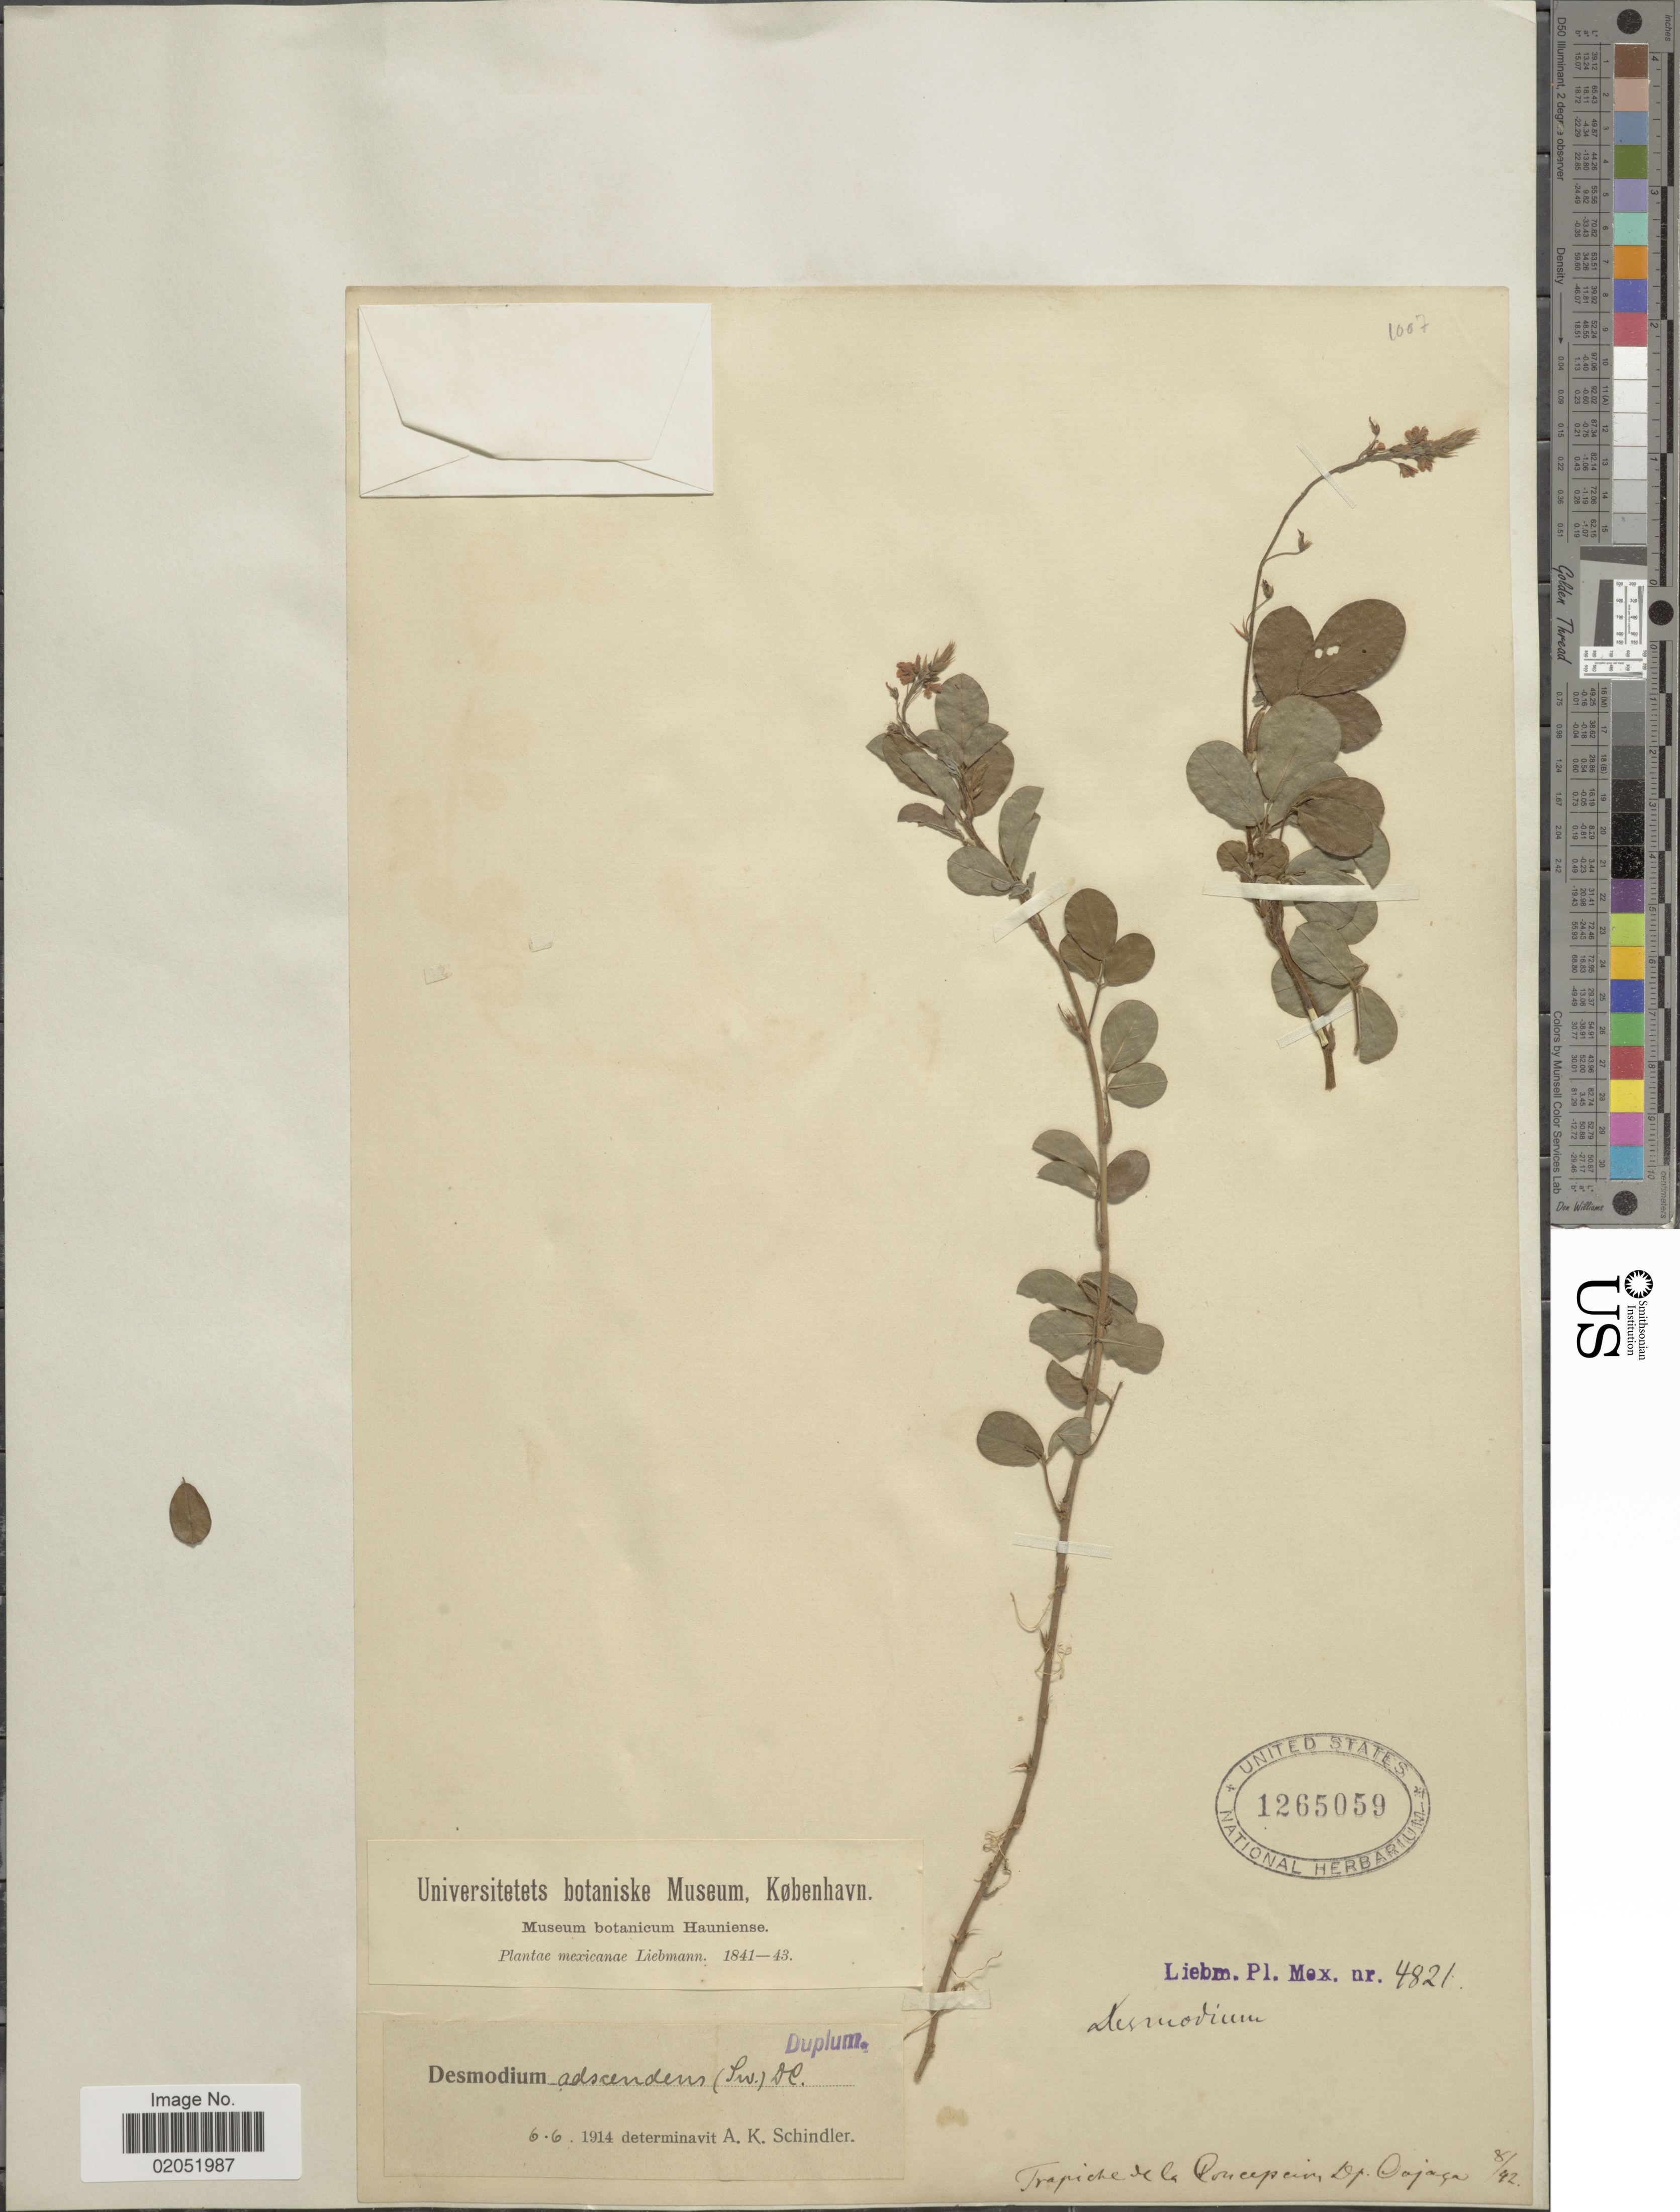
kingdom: Plantae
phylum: Tracheophyta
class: Magnoliopsida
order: Fabales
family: Fabaceae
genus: Grona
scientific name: Grona adscendens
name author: (Sw.) H. Ohashi & K. Ohashi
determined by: Strong, Mark T., (BOT), Smithsonian Institution - National Museum of Natural History (UNITED STATES)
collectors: Liebmann, --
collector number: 4821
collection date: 1842-08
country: Mexico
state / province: Oaxaca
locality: Trapiche de la Concepcion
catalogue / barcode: US 1265059